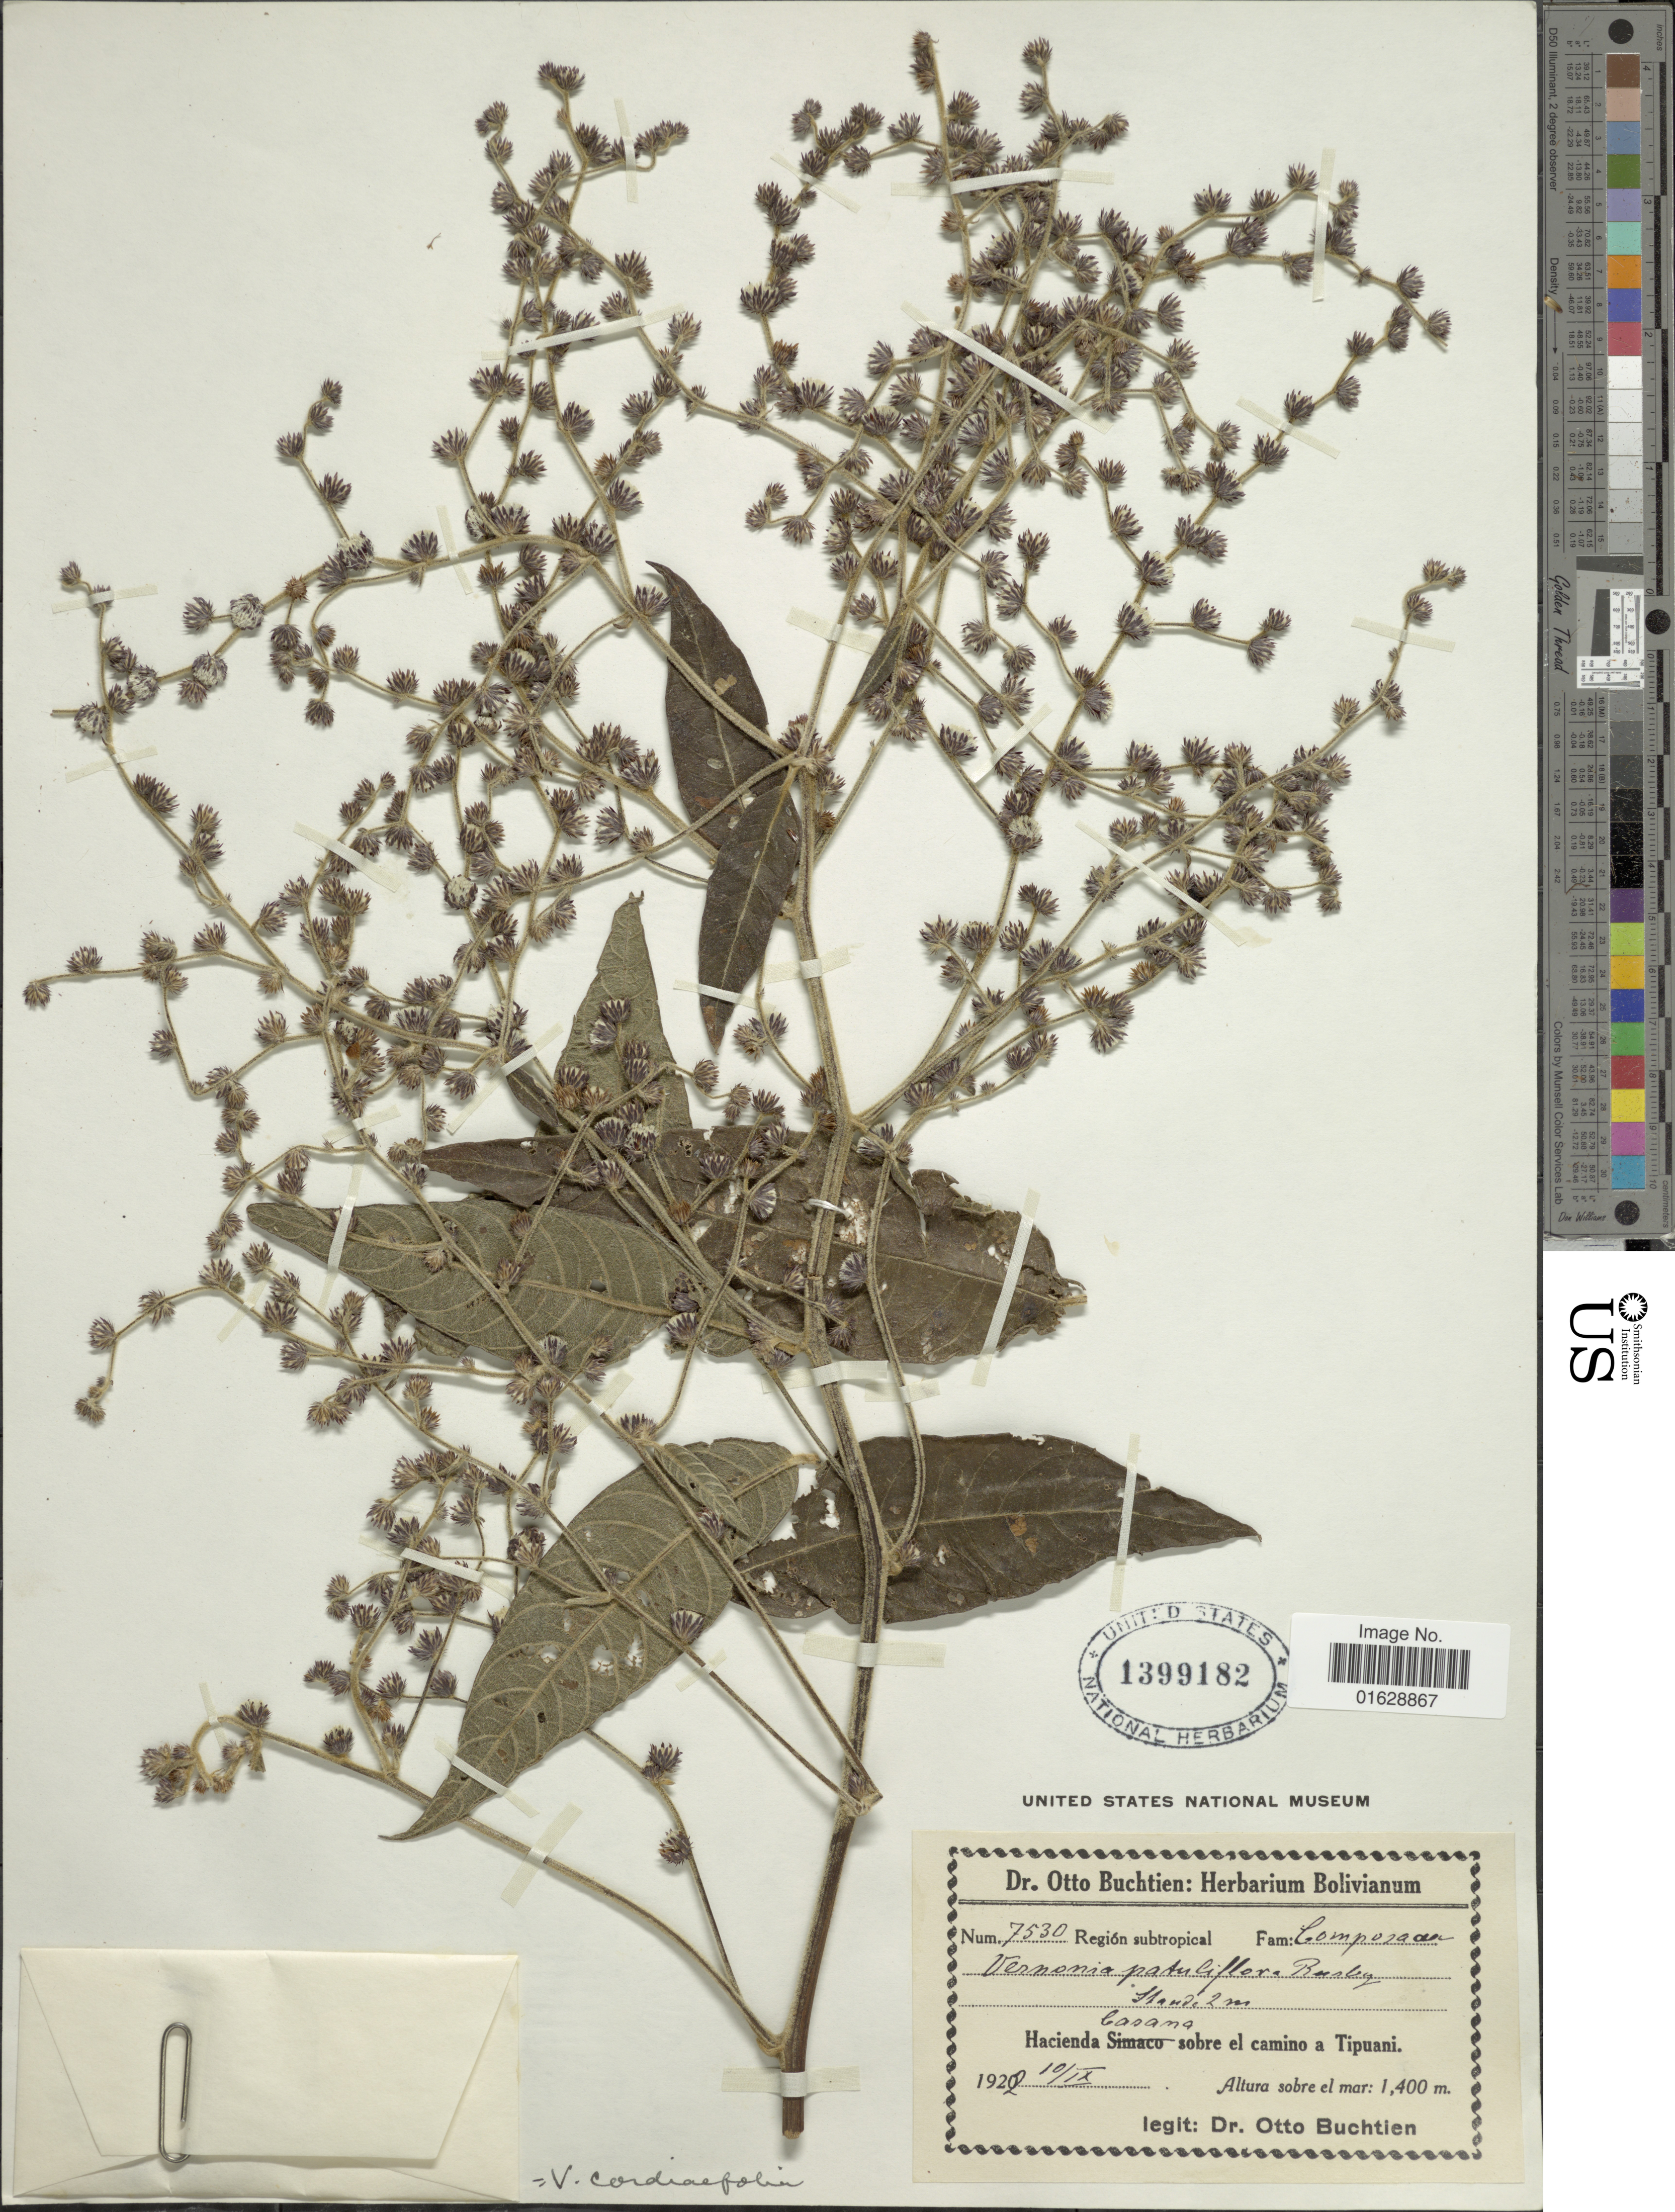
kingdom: Plantae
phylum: Tracheophyta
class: Magnoliopsida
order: Asterales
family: Asteraceae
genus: Lepidaploa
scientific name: Lepidaploa cordiaefolia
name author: (Kunth) H. Rob.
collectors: O. Buchtien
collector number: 7530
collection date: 1922-09-10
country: Bolivia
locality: Hacienda Casana sobre el camino a Tipuani.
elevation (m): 1400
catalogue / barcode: US 1399182